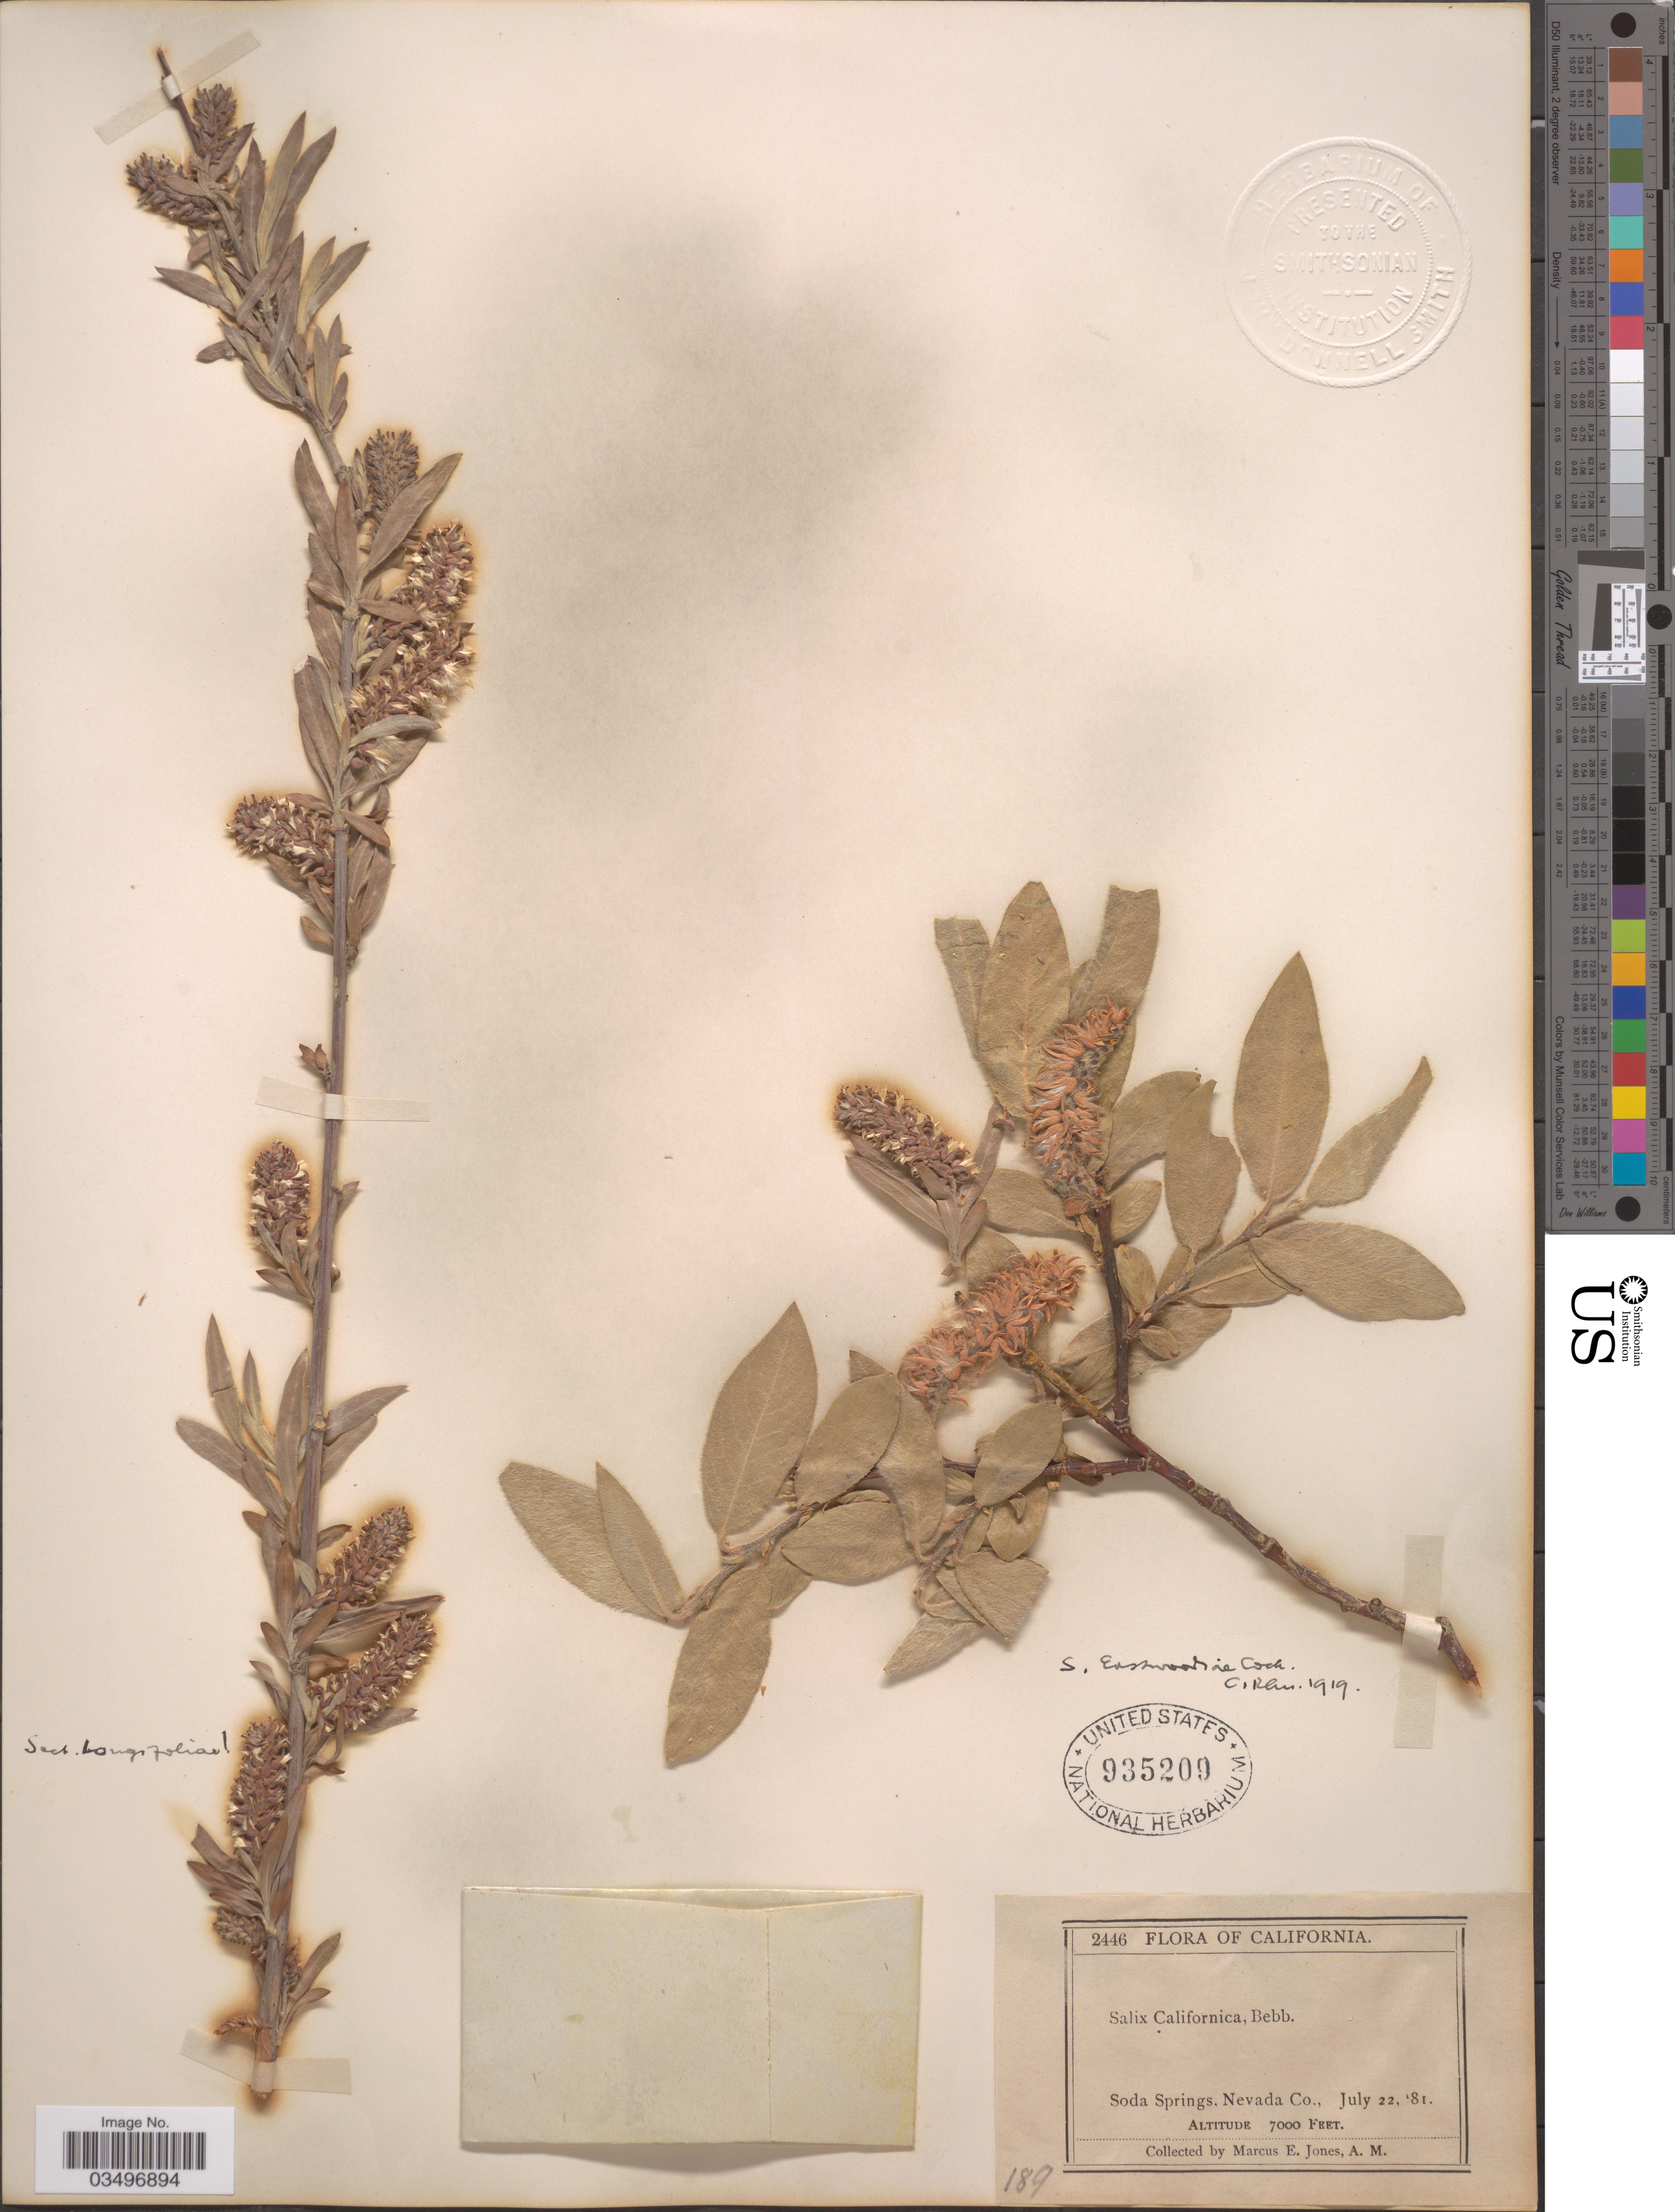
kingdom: Plantae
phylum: Tracheophyta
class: Magnoliopsida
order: Malpighiales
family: Salicaceae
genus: Salix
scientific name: Salix eastwoodiae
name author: Cockerell ex A. Heller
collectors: M. E. Jones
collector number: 2446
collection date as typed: Transcribed d/m/y: 22/7/81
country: United States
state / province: California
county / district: Nevada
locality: Soda Springs, Nevada Co.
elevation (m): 2134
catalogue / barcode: US 935209